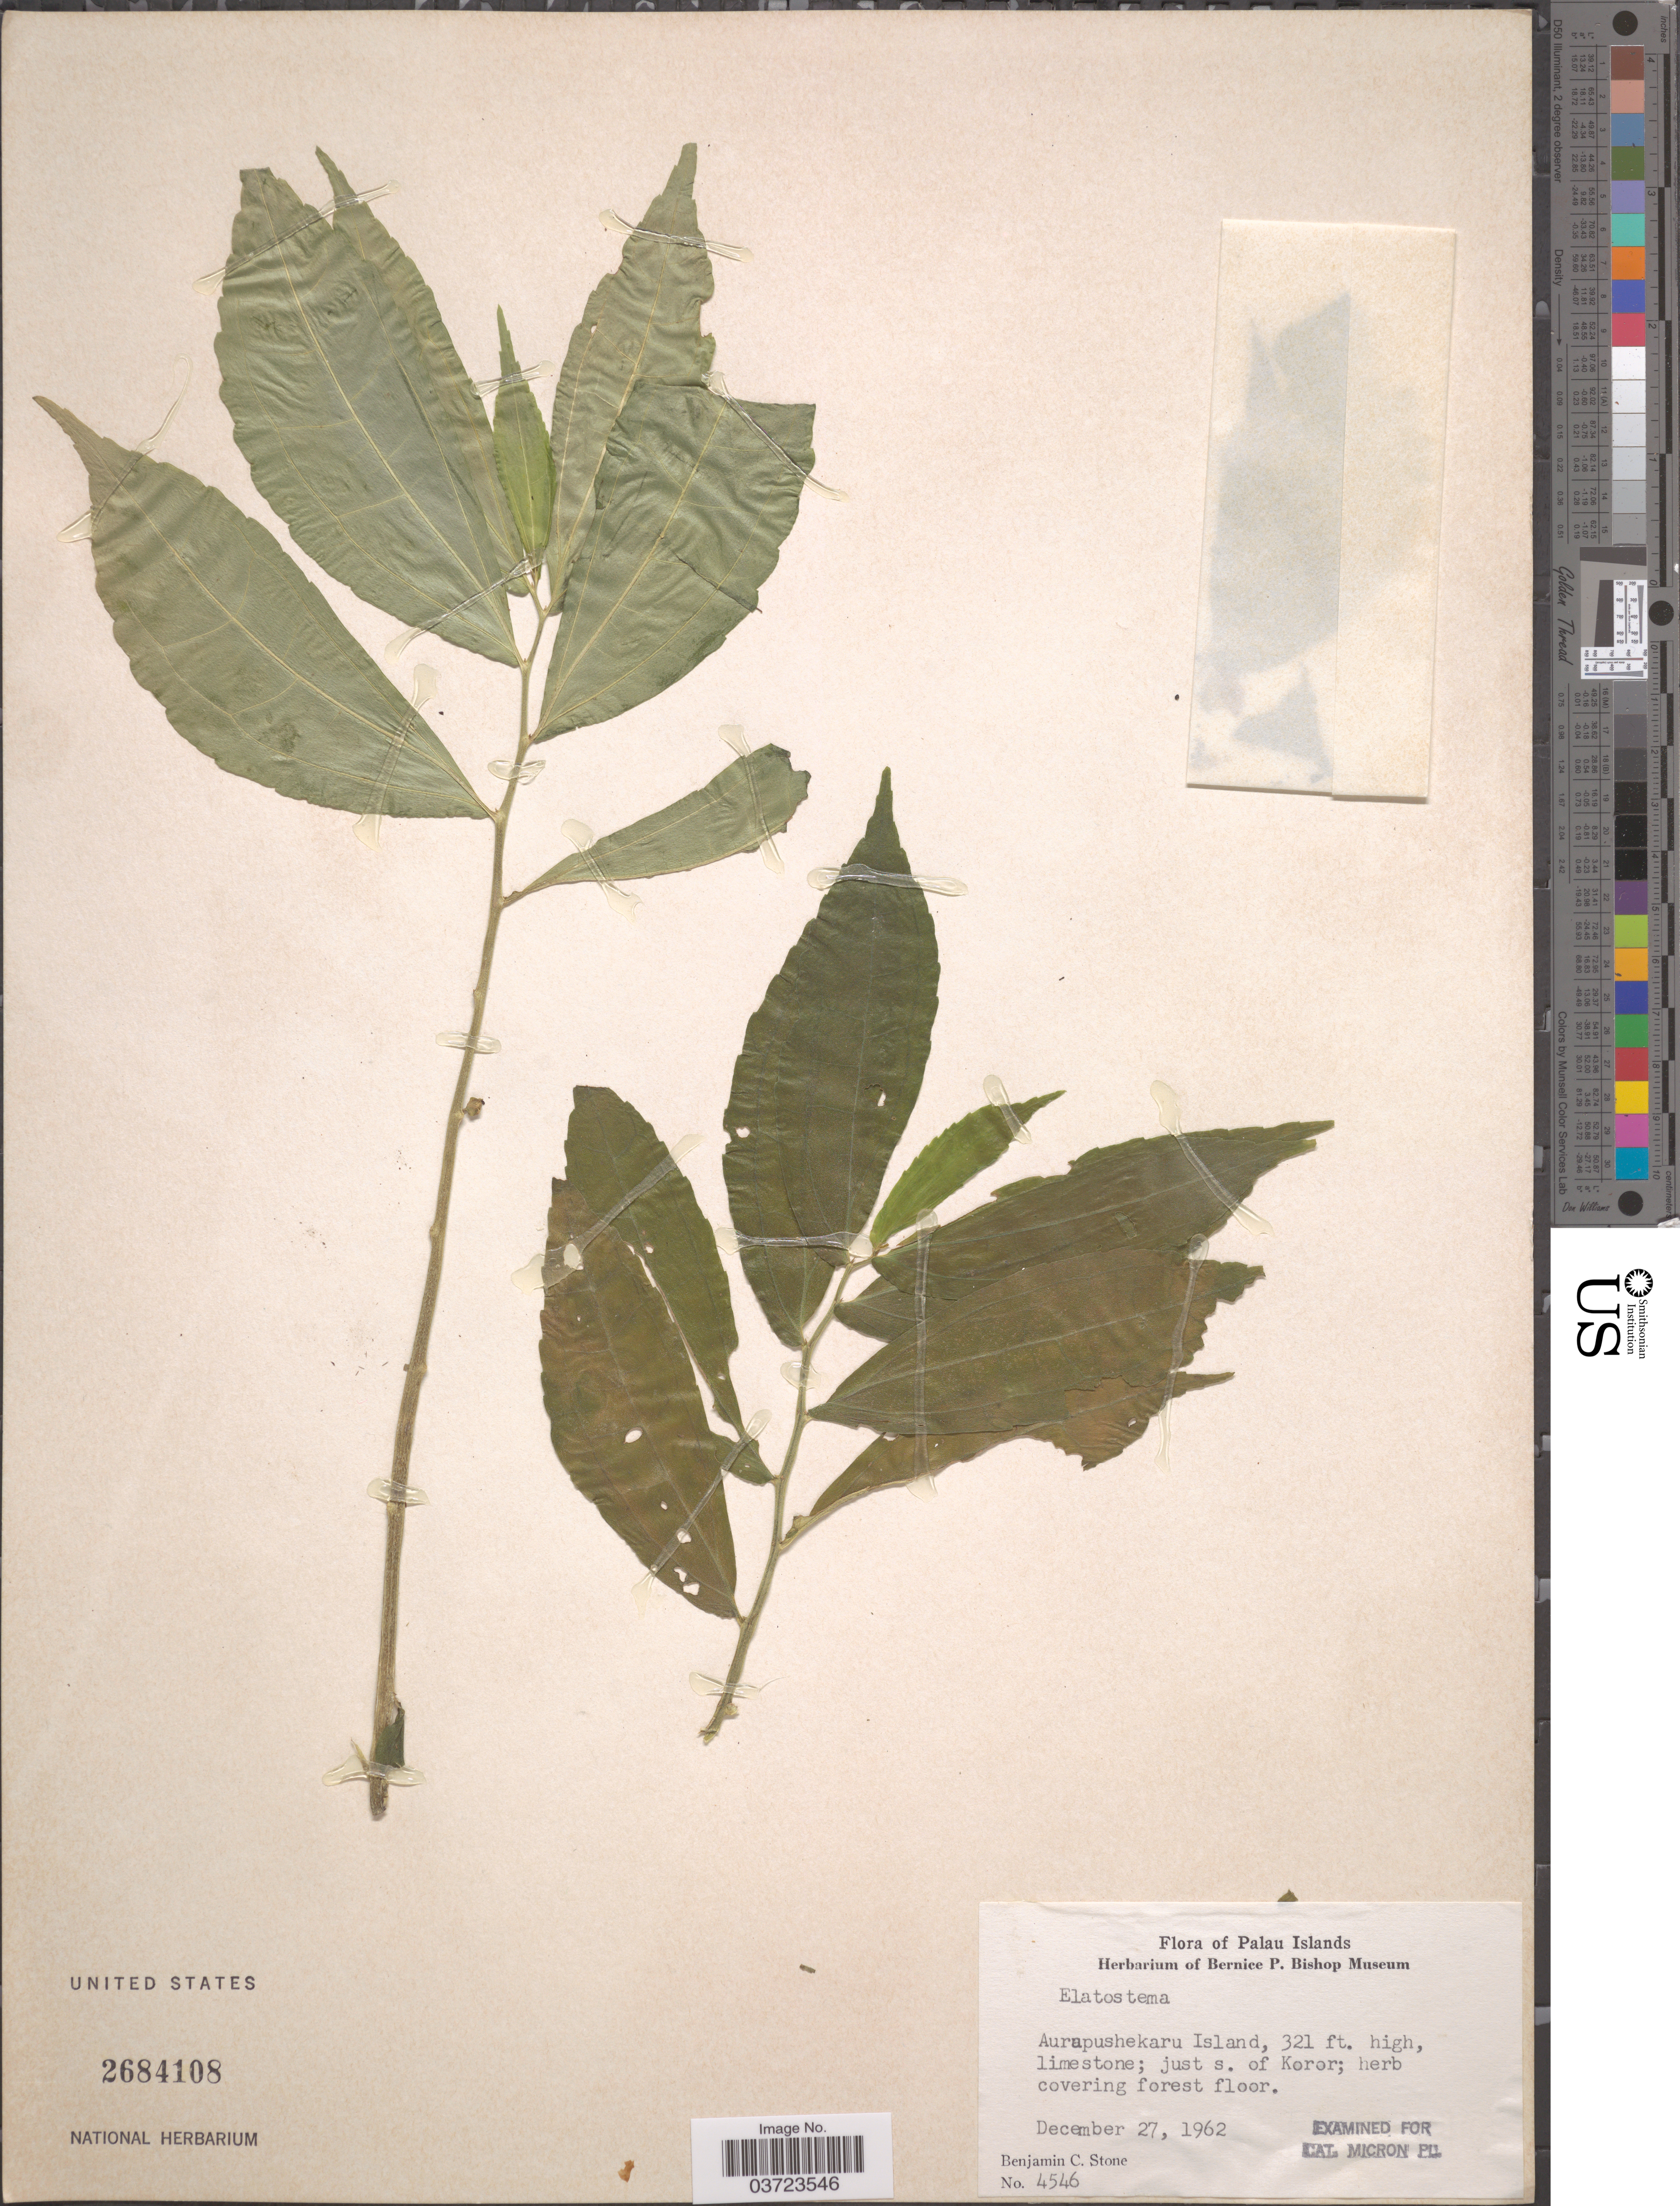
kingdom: Plantae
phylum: Tracheophyta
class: Magnoliopsida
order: Rosales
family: Urticaceae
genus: Elatostema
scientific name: Elatostema sp.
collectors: B. C. Stone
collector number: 4546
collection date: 1962-12-27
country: Palau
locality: Palau Islands. Aurapushekaru Island; just s. of Koror.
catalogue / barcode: US 2684108